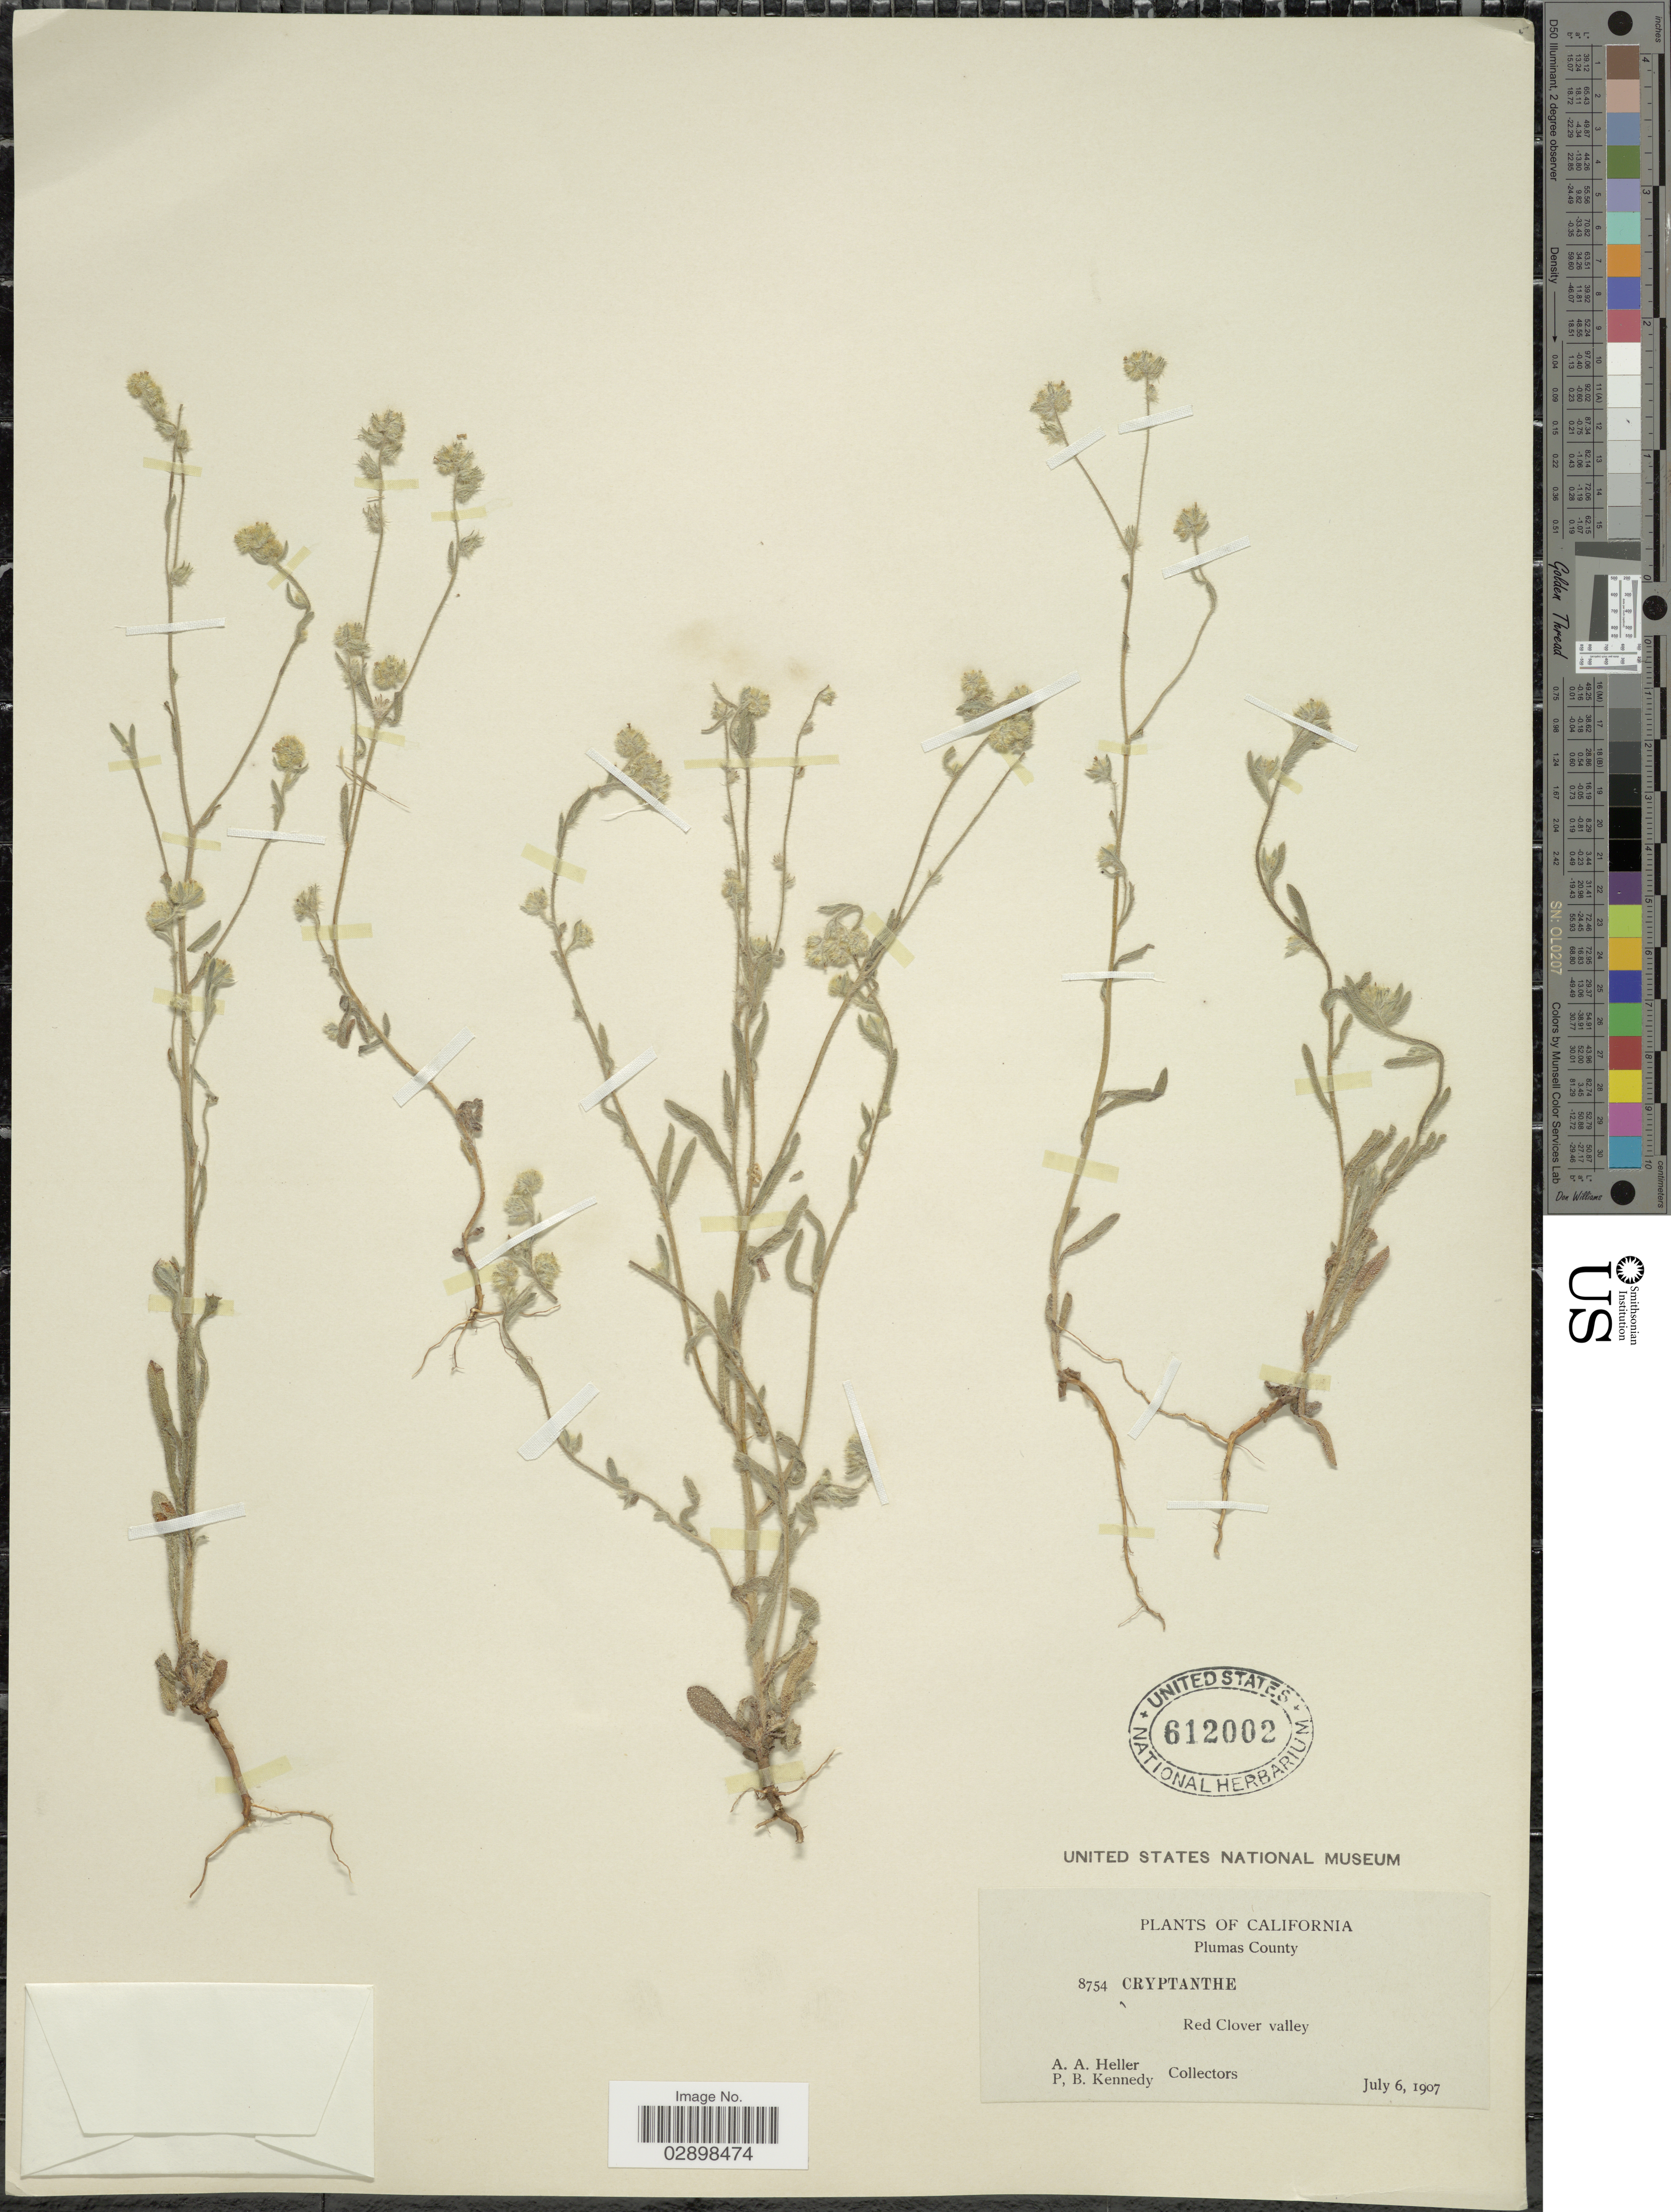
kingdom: Plantae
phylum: Tracheophyta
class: Magnoliopsida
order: Boraginales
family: Boraginaceae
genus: Cryptantha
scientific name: Cryptantha sp.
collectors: A. A. Heller & P. B. Kennedy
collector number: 8754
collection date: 1907-07-06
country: United States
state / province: California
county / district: Plumas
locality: Plumas County. Red Clover valley.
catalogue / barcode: US 612002